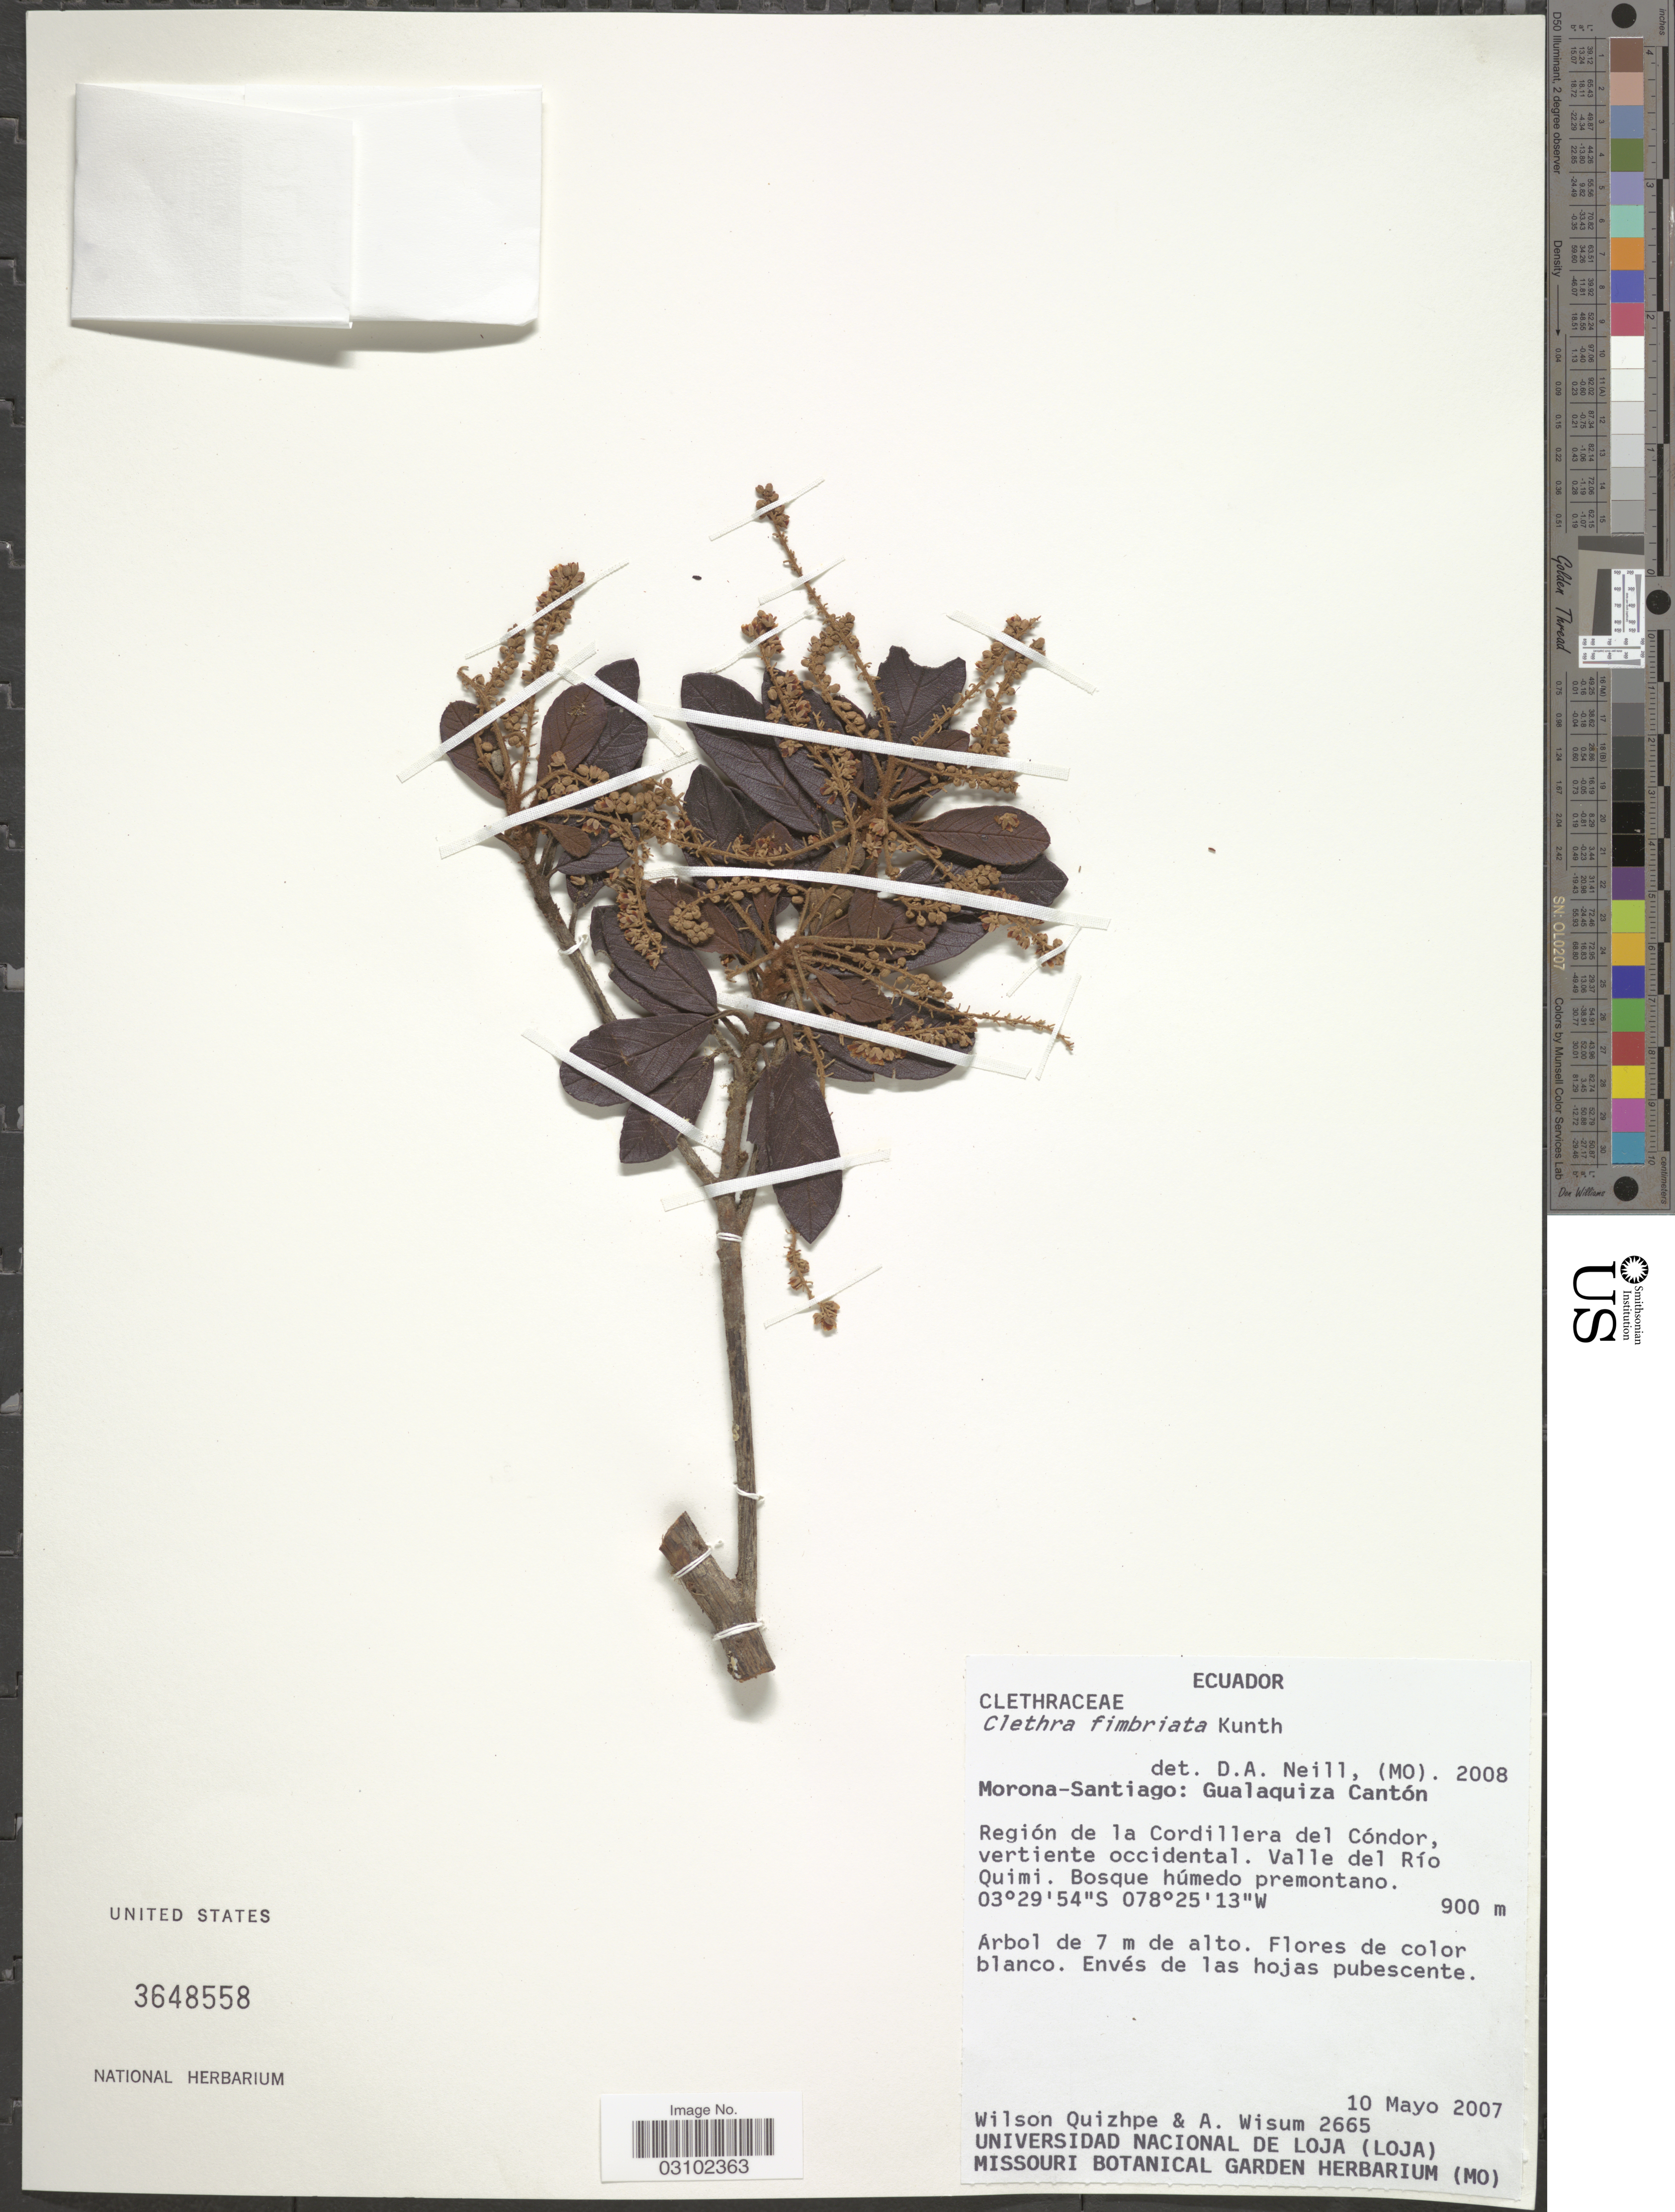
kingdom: Plantae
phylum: Tracheophyta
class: Magnoliopsida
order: Ericales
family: Clethraceae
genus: Clethra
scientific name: Clethra fimbriata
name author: Kunth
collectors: W. Quizhpe & A. Wisum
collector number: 2665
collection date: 2007-05-10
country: Ecuador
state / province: Morona-Santiago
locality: Gualaquiza Cantón, Región de la Cordillera del Cóndor, vertiente occidental. Valle del Río Quimi.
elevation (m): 900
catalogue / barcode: US 3648558